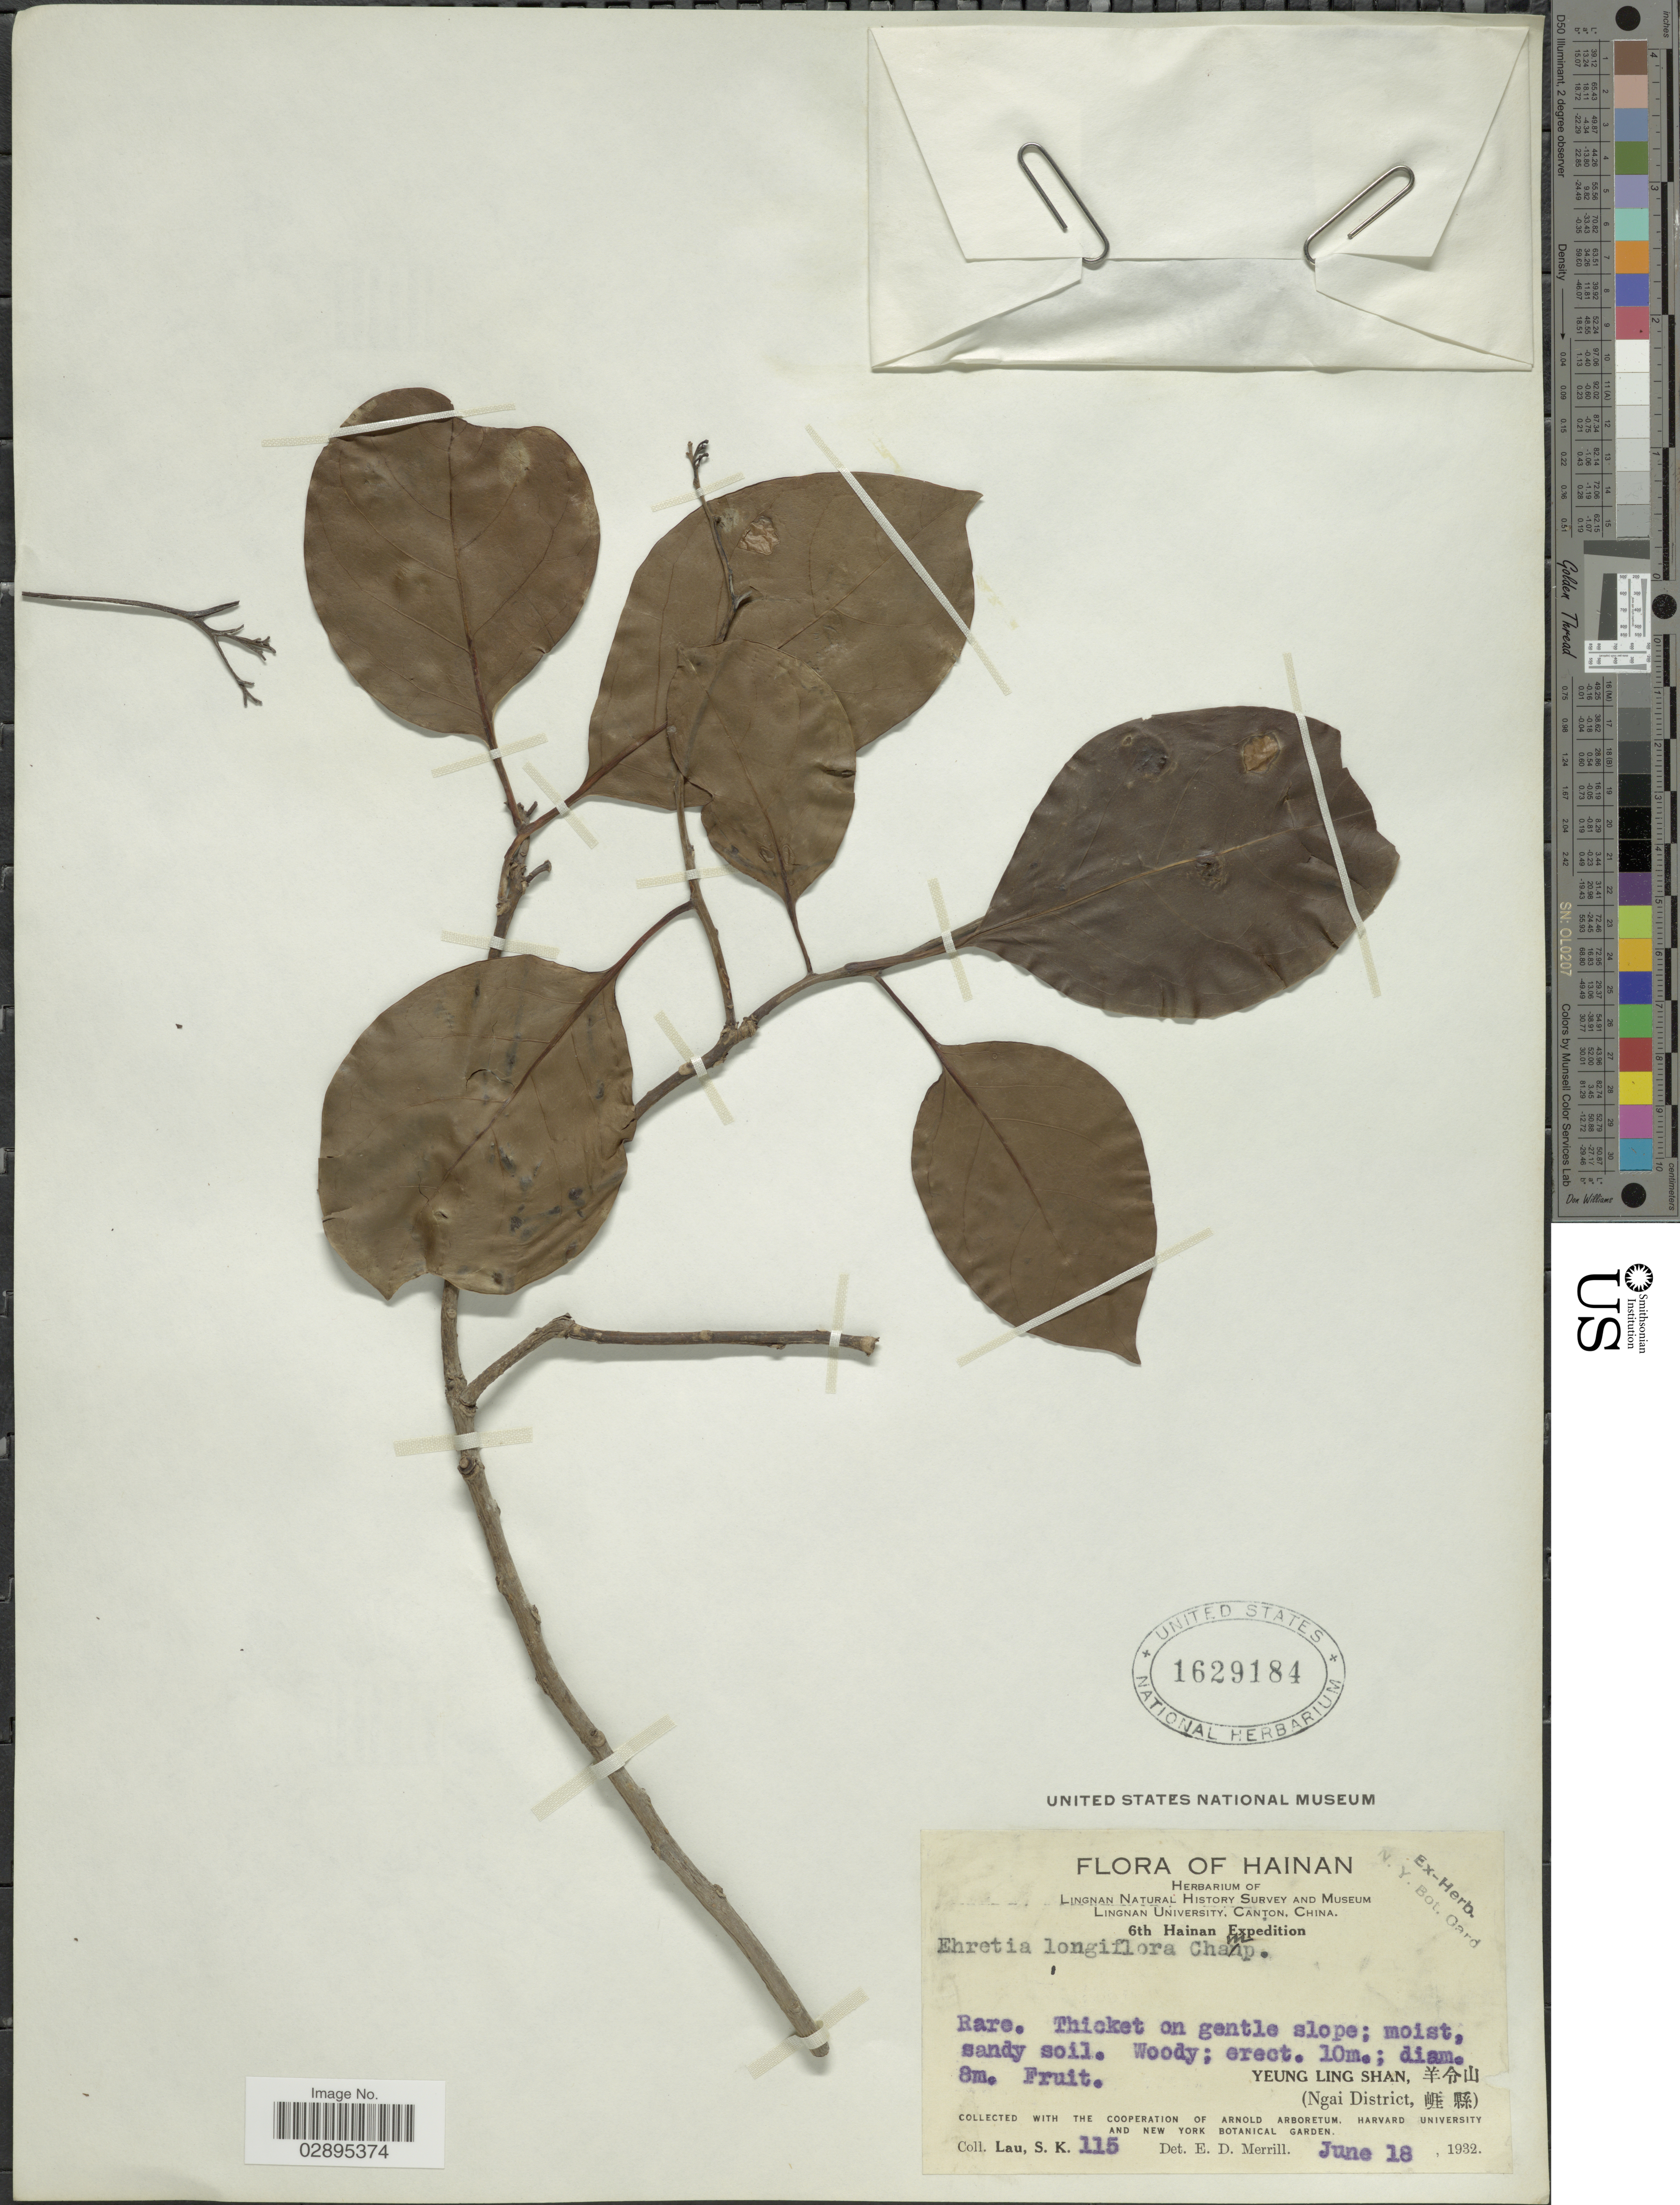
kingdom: Plantae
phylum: Tracheophyta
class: Magnoliopsida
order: Boraginales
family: Ehretiaceae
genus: Ehretia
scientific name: Ehretia longiflora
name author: Champ. ex Benth.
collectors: S. K. Lau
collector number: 115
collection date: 1932-06-18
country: China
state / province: Hainan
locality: Yeung Ling Shan, Ngai District.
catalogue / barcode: US 1629184